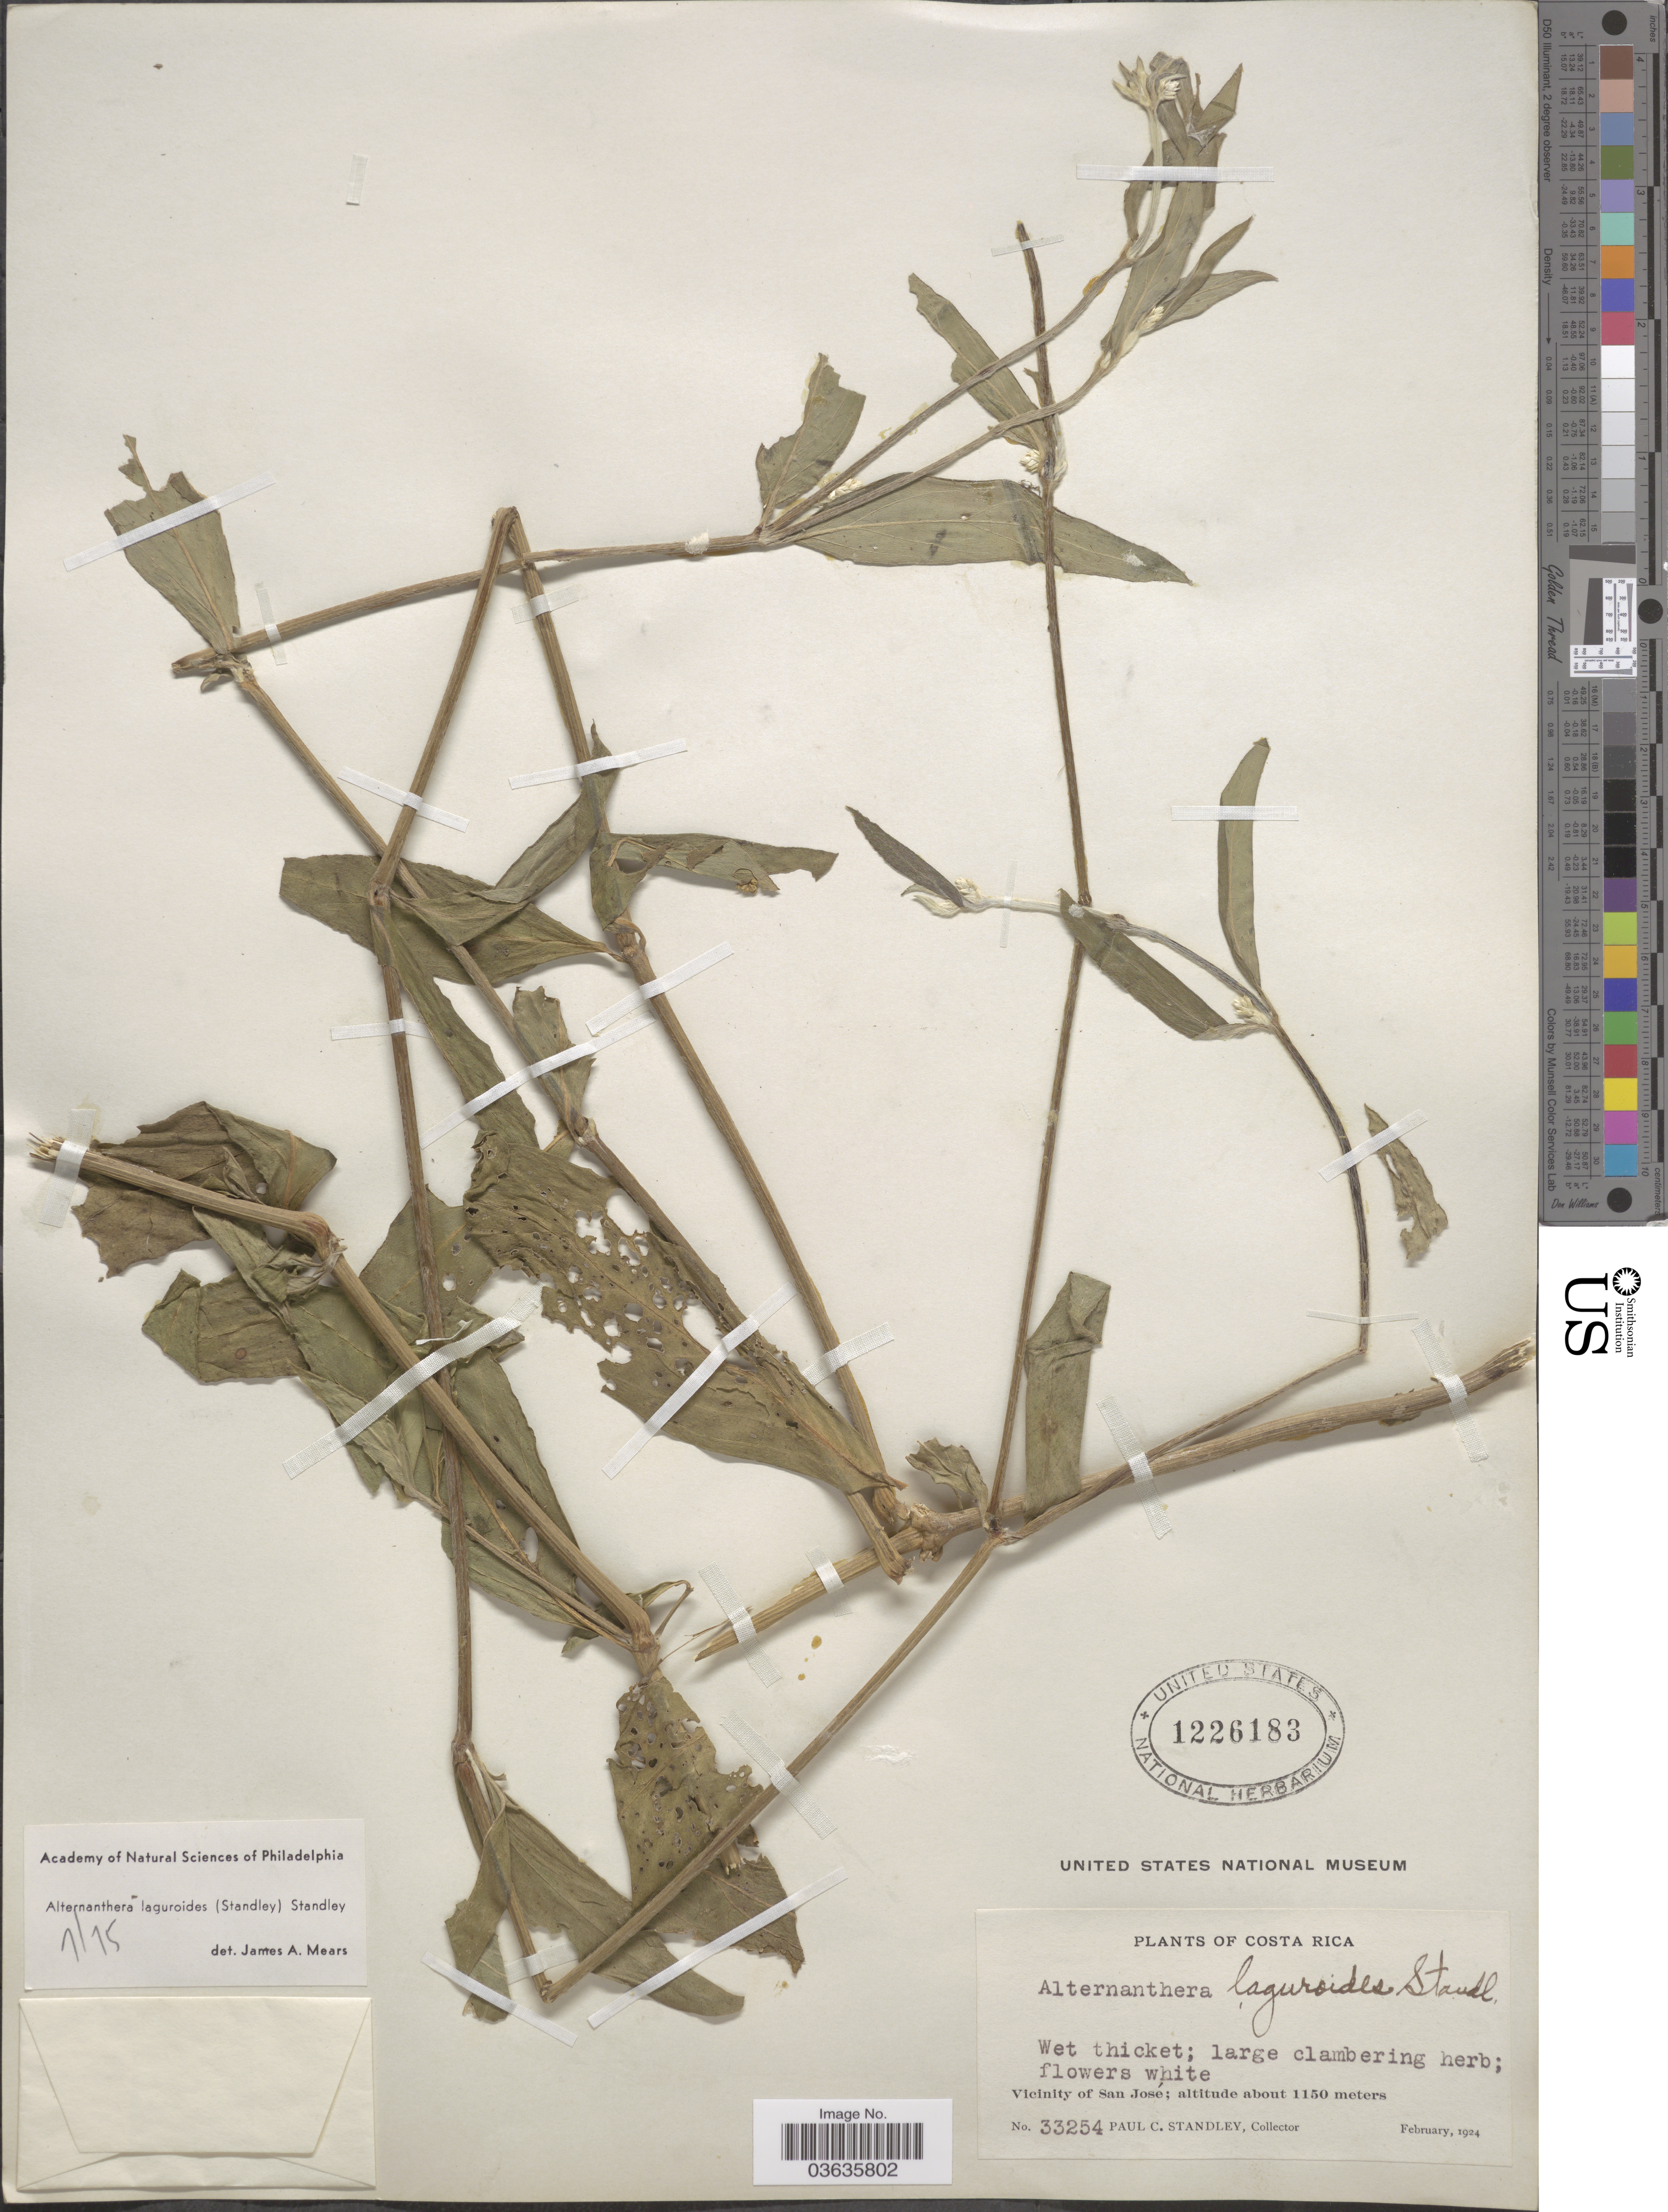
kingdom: Plantae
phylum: Tracheophyta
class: Magnoliopsida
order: Caryophyllales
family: Amaranthaceae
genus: Alternanthera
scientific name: Alternanthera laguroides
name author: (Standl.) Standl.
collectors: P. C. Standley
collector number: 33254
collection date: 1924-02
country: Costa Rica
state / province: San José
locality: Vicinity of San José.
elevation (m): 1150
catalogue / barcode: US 1226183